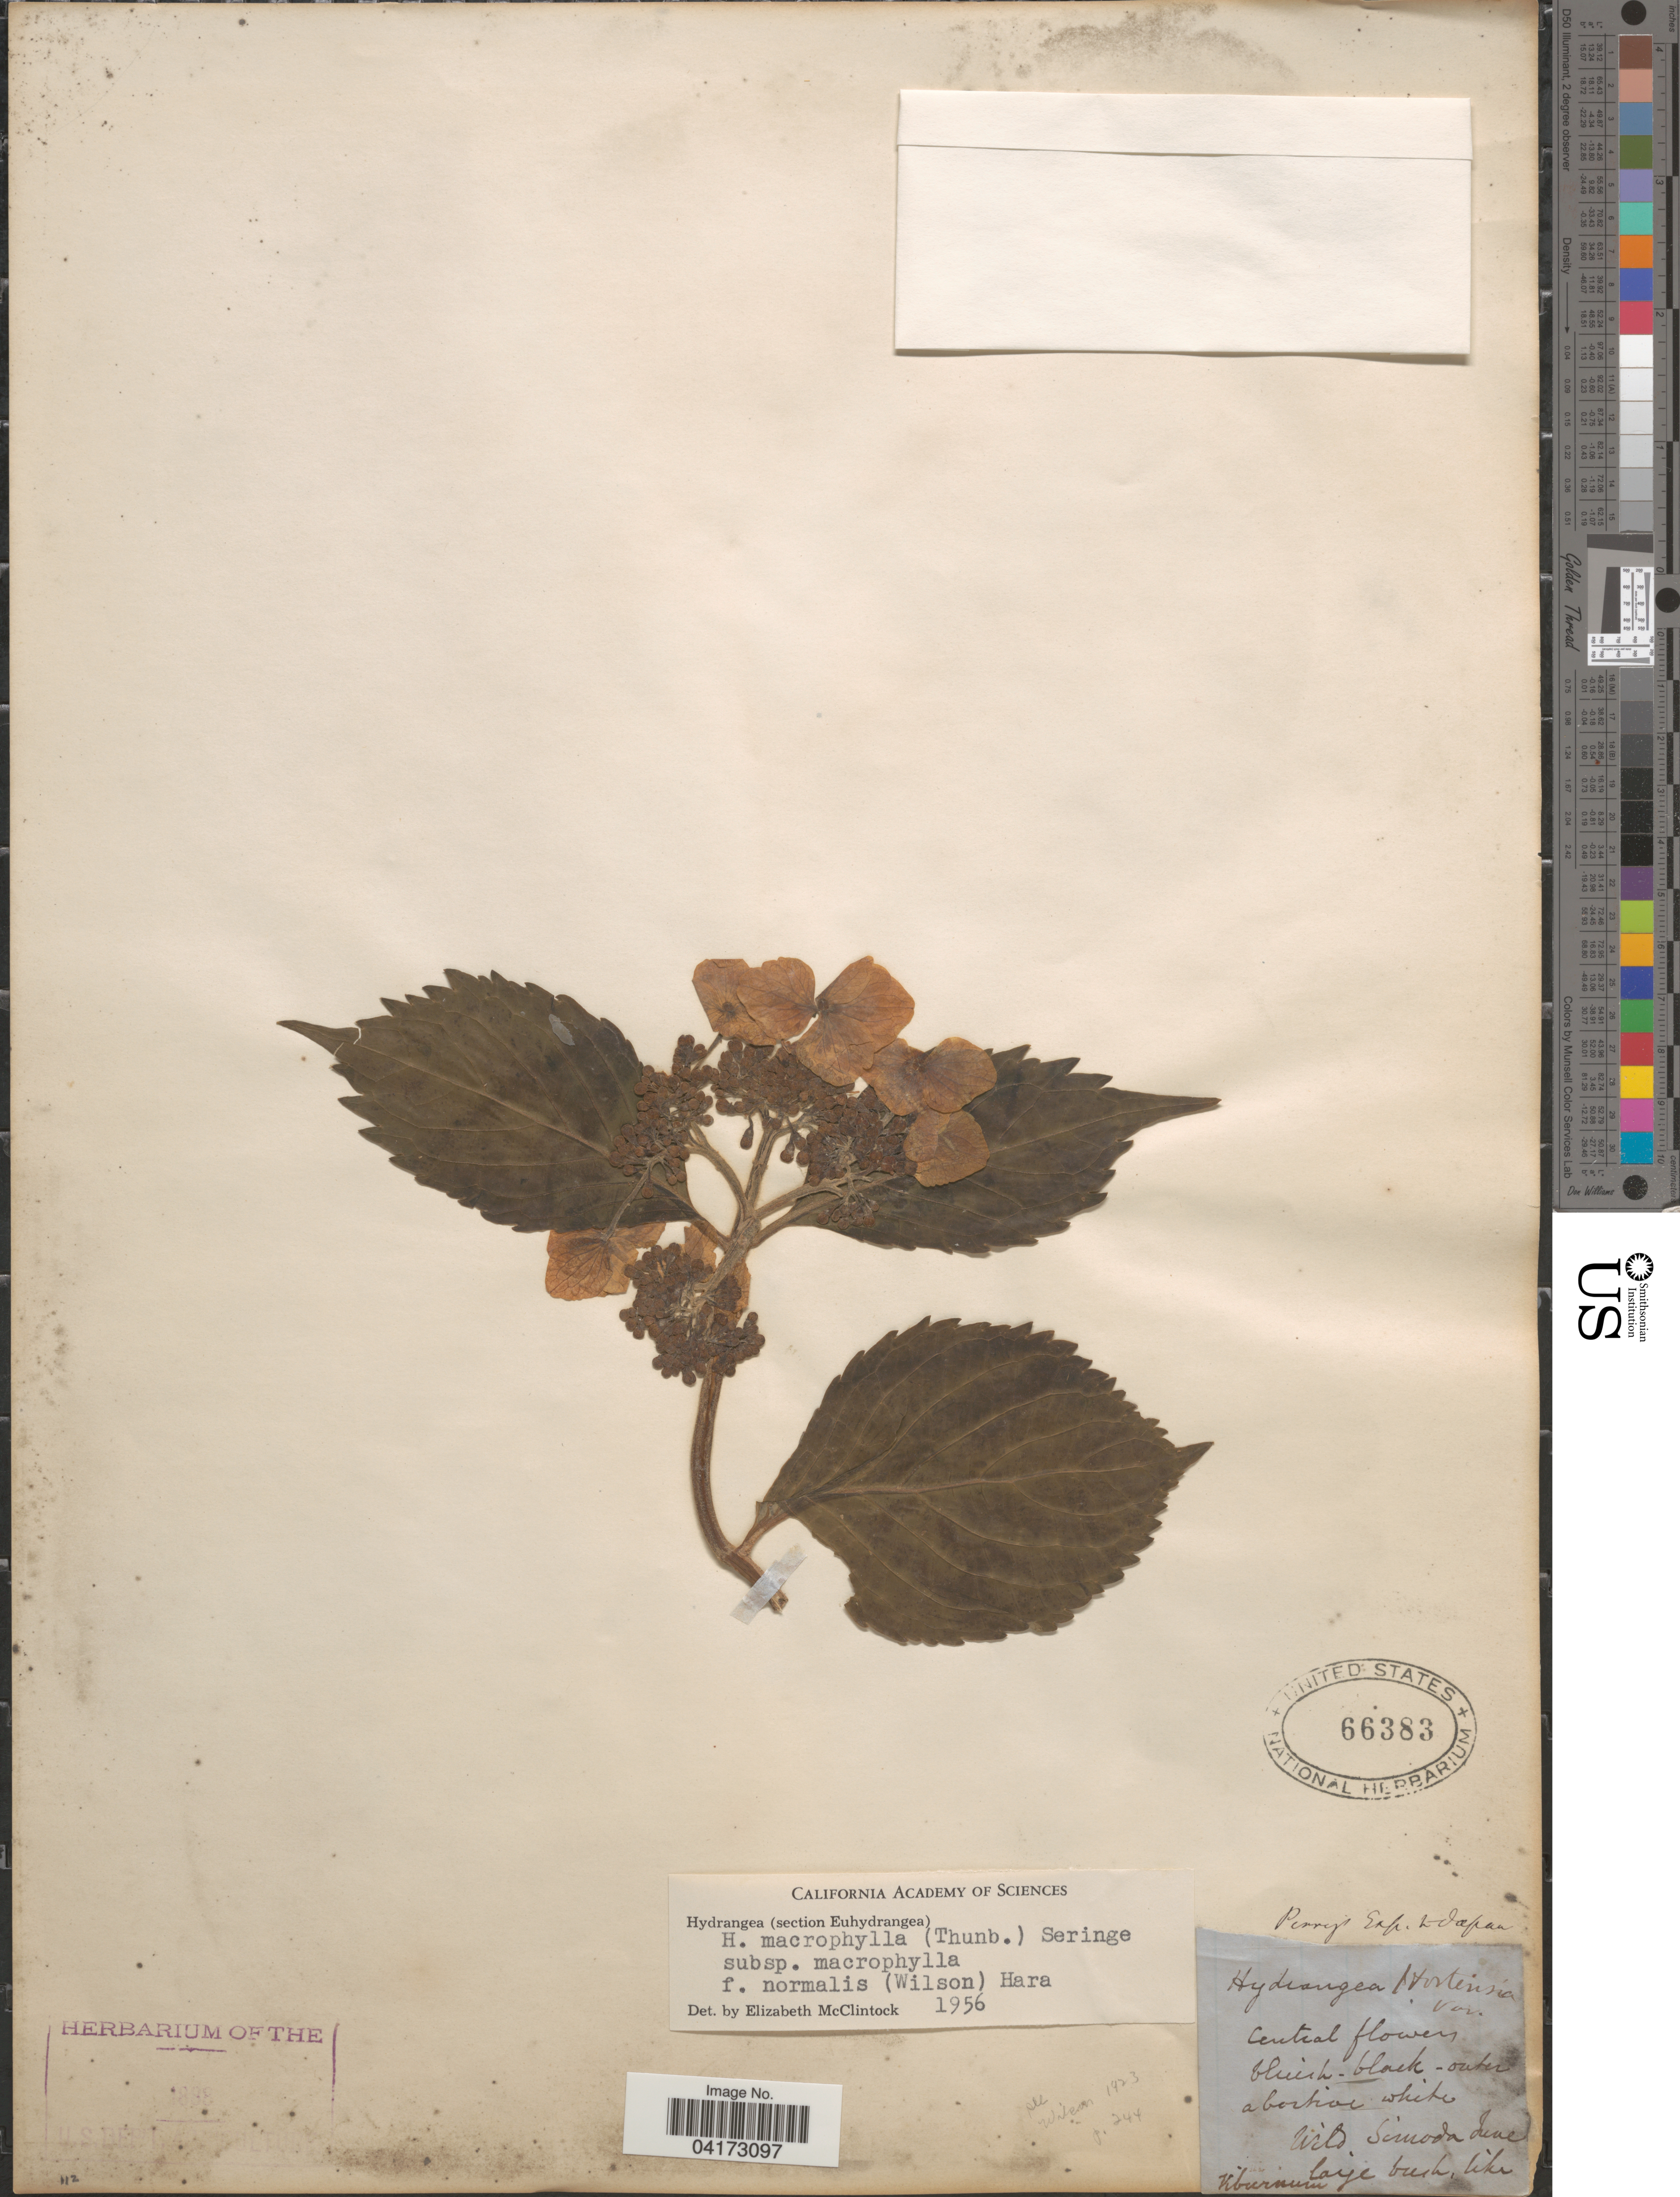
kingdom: Plantae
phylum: Tracheophyta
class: Magnoliopsida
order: Cornales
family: Hydrangeaceae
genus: Hydrangea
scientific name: Hydrangea macrophylla subsp. macrophylla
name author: (Thunb.) Ser.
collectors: -- Perry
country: Japan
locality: Exp. to Japan.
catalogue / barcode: US 66383